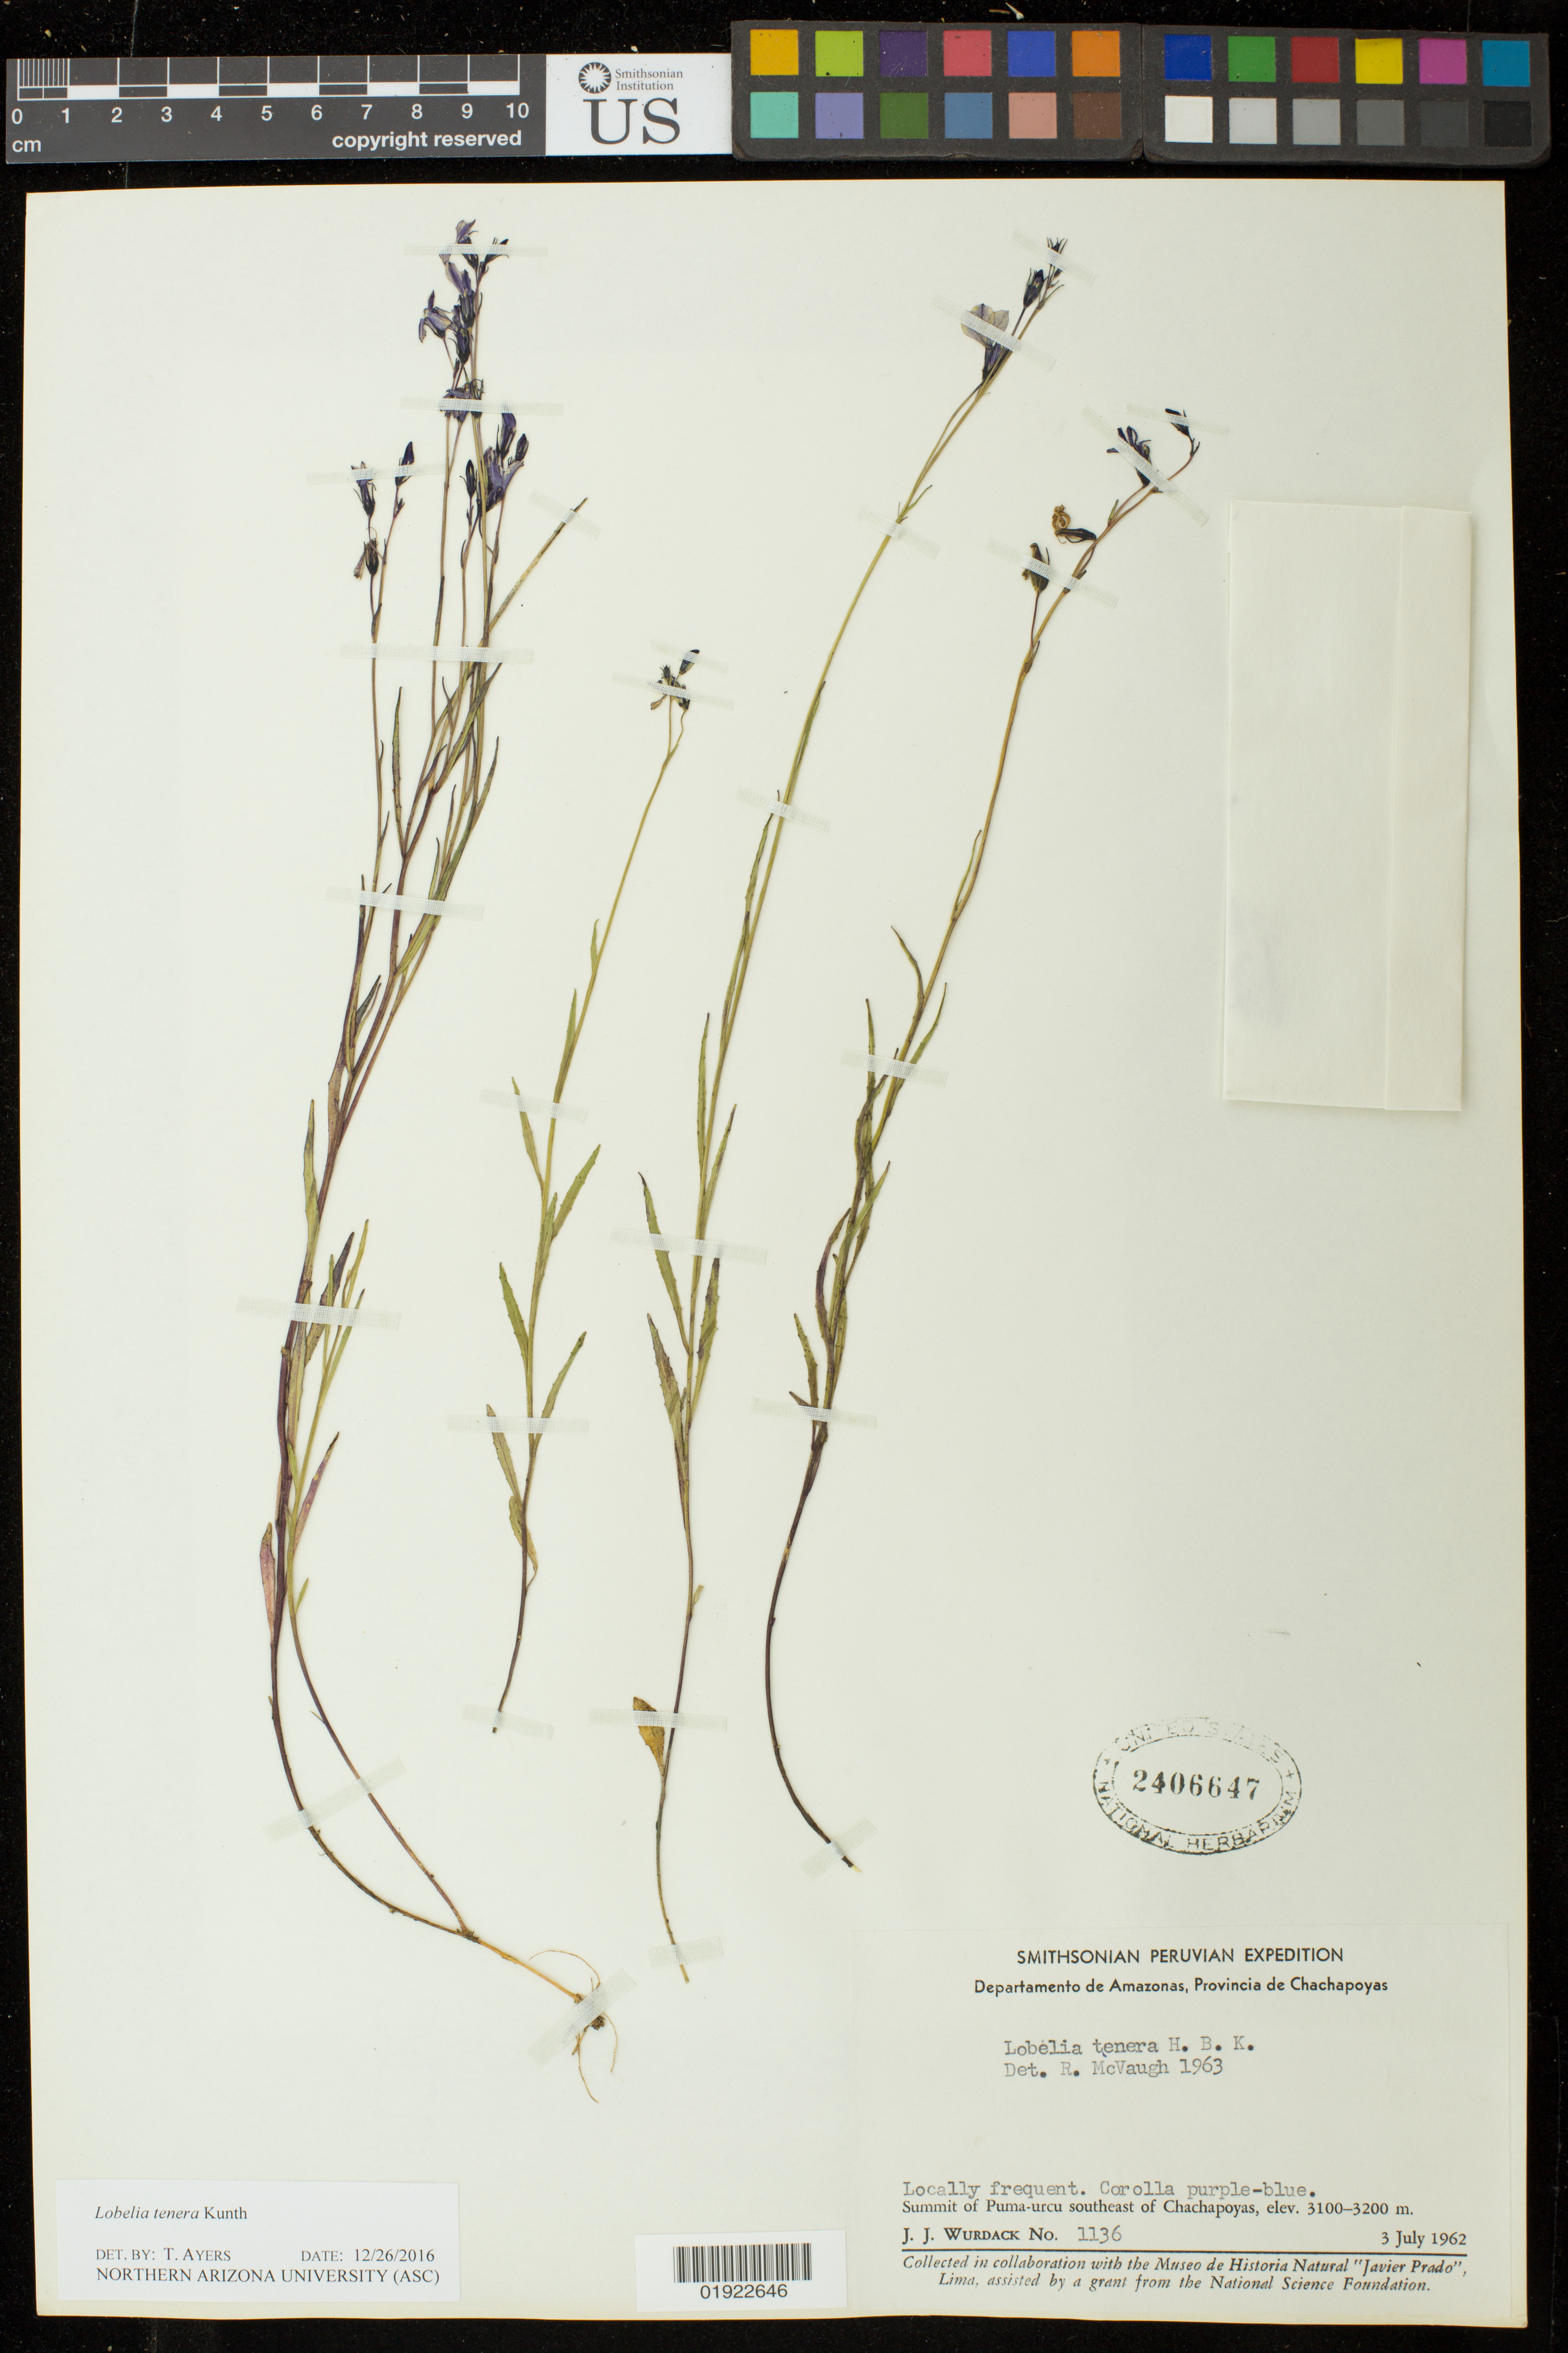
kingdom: Plantae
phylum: Tracheophyta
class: Magnoliopsida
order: Asterales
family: Campanulaceae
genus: Lobelia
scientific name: Lobelia tenera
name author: Kunth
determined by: Ayers, Tina J.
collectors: J. J. Wurdack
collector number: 1136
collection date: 1962-07-03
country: Peru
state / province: Amazonas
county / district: Chachapoyas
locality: Summit of Puma-urcu southeast of Chachapoyas.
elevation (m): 3100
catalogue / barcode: US 2406647